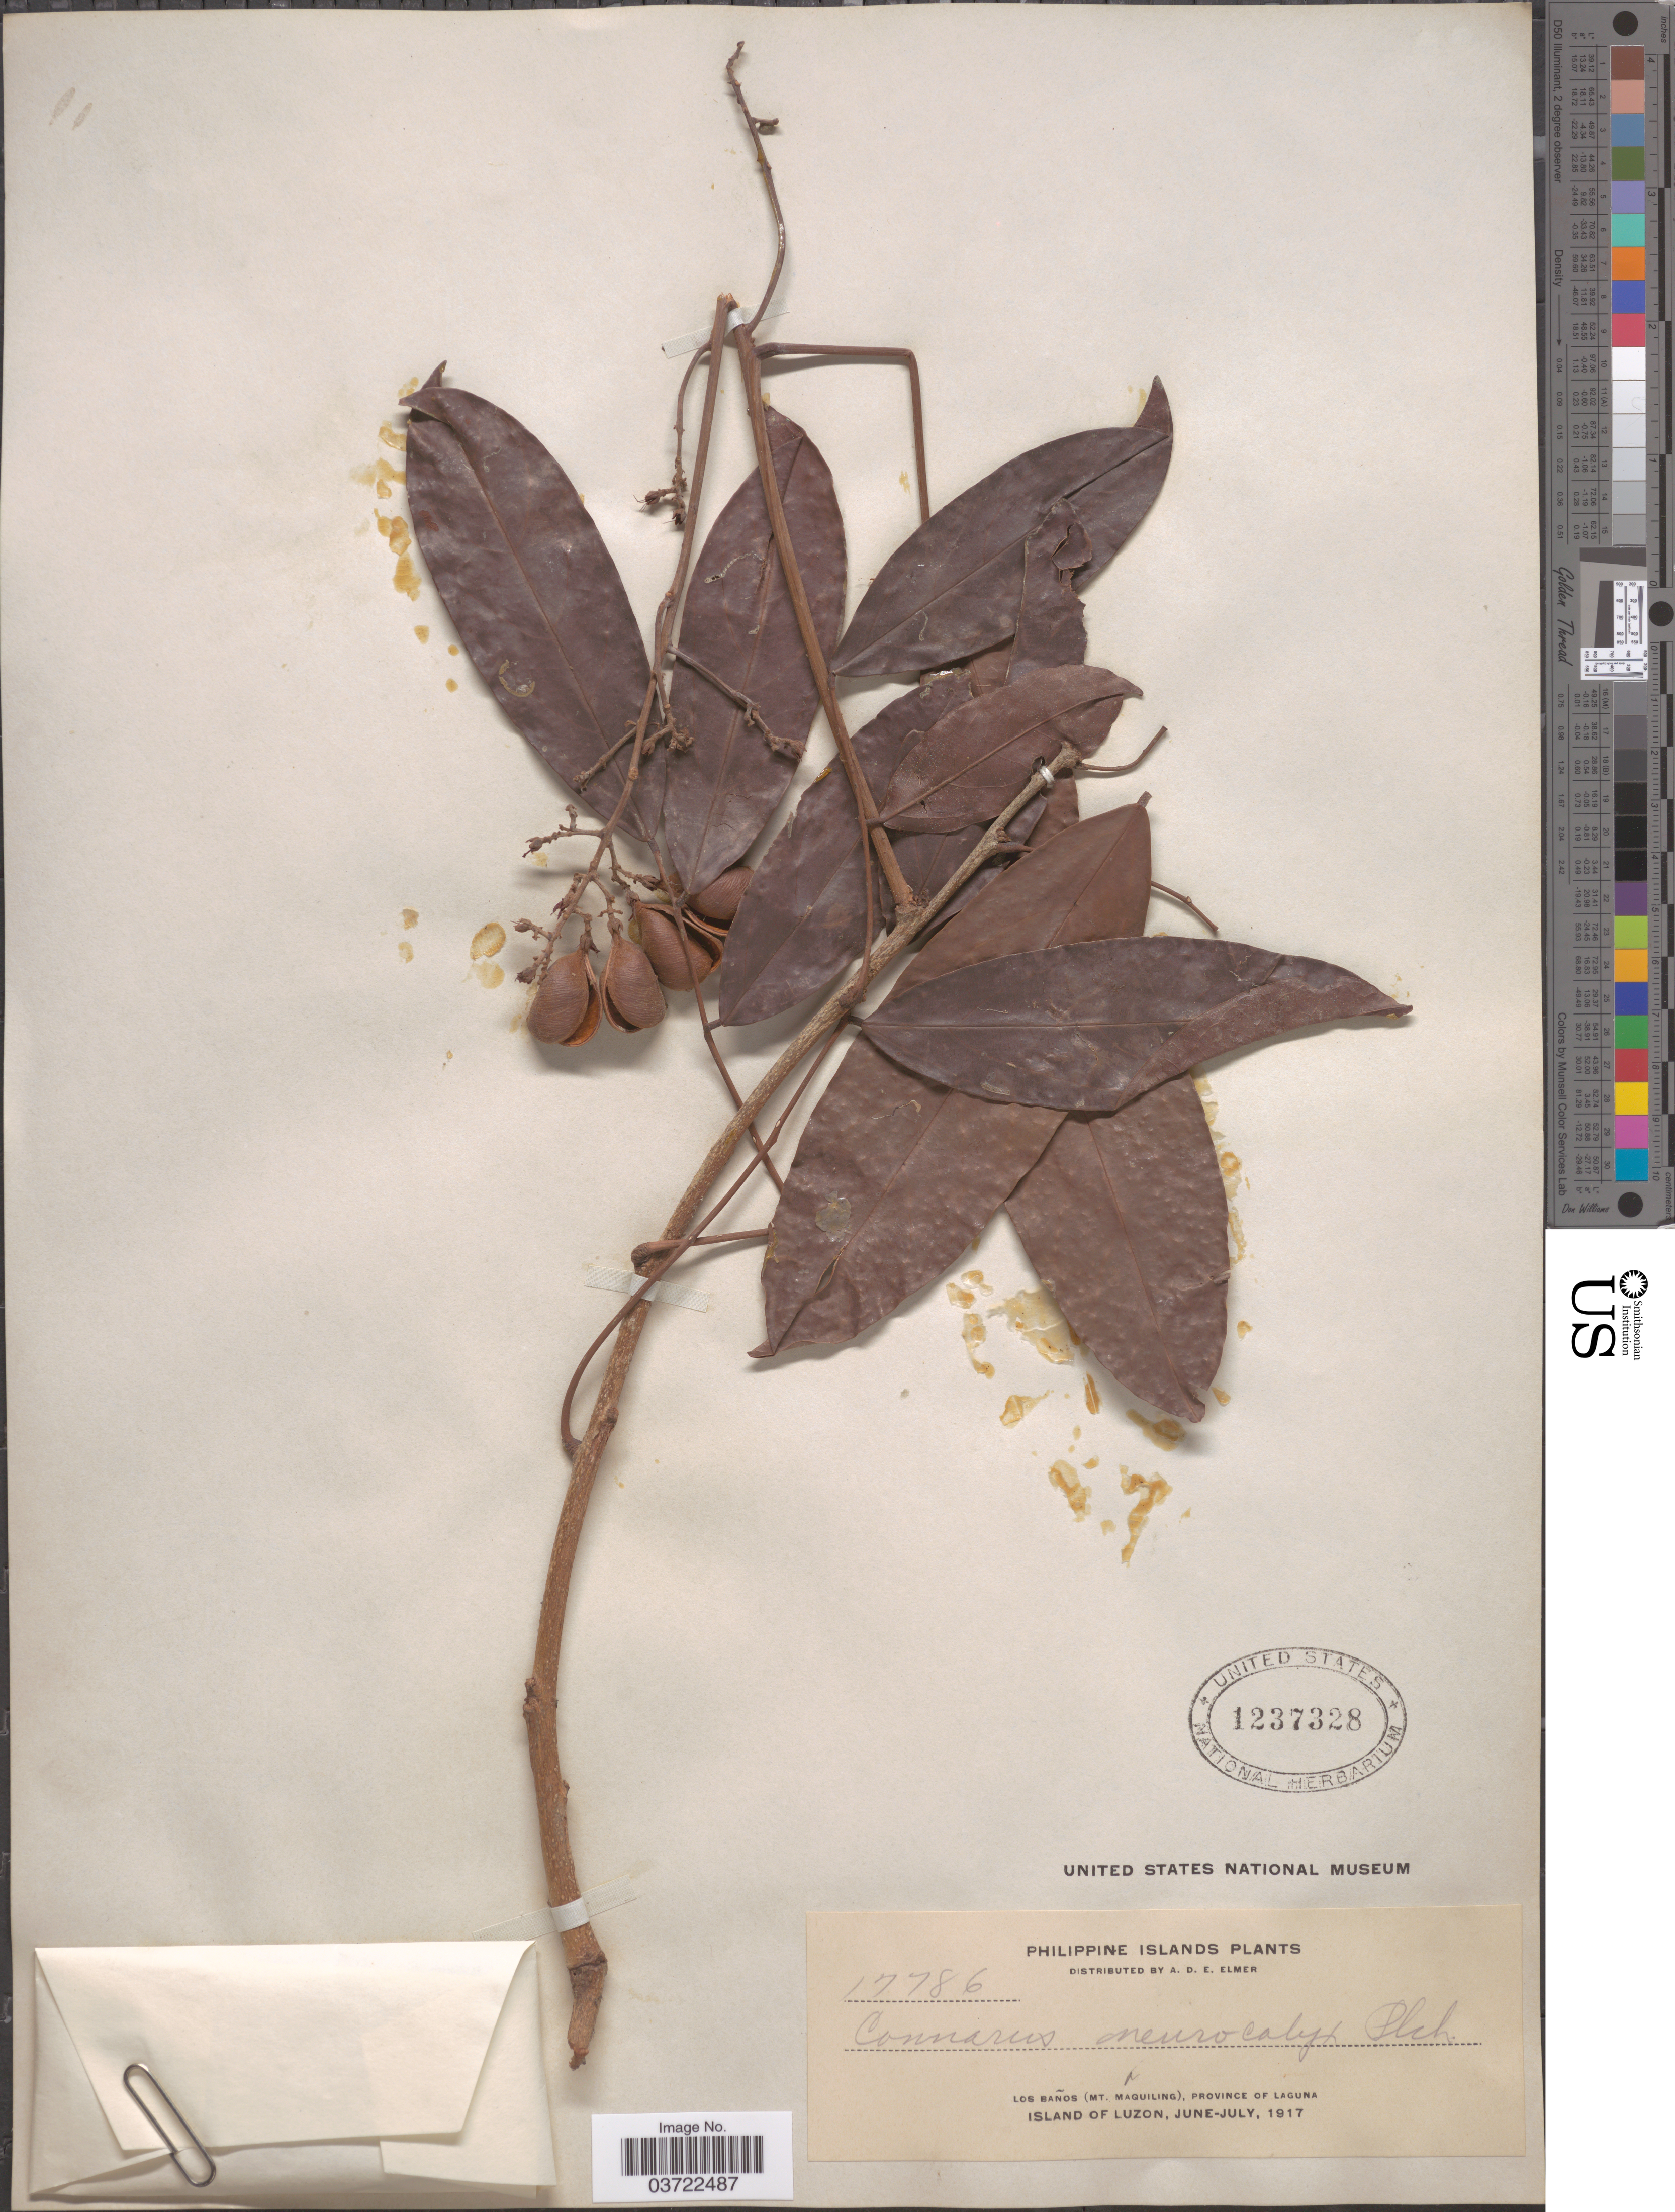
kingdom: Plantae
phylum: Tracheophyta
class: Magnoliopsida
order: Oxalidales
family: Connaraceae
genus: Connarus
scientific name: Connarus neurocalyx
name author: Planch.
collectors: A. D. E. Elmer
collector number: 17786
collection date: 1917-06/1917-07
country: Philippines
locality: Philippine Islands. Los Baños (Mt. Maquiling), Province of Laguna, Island of Luzon.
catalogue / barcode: US 1237328